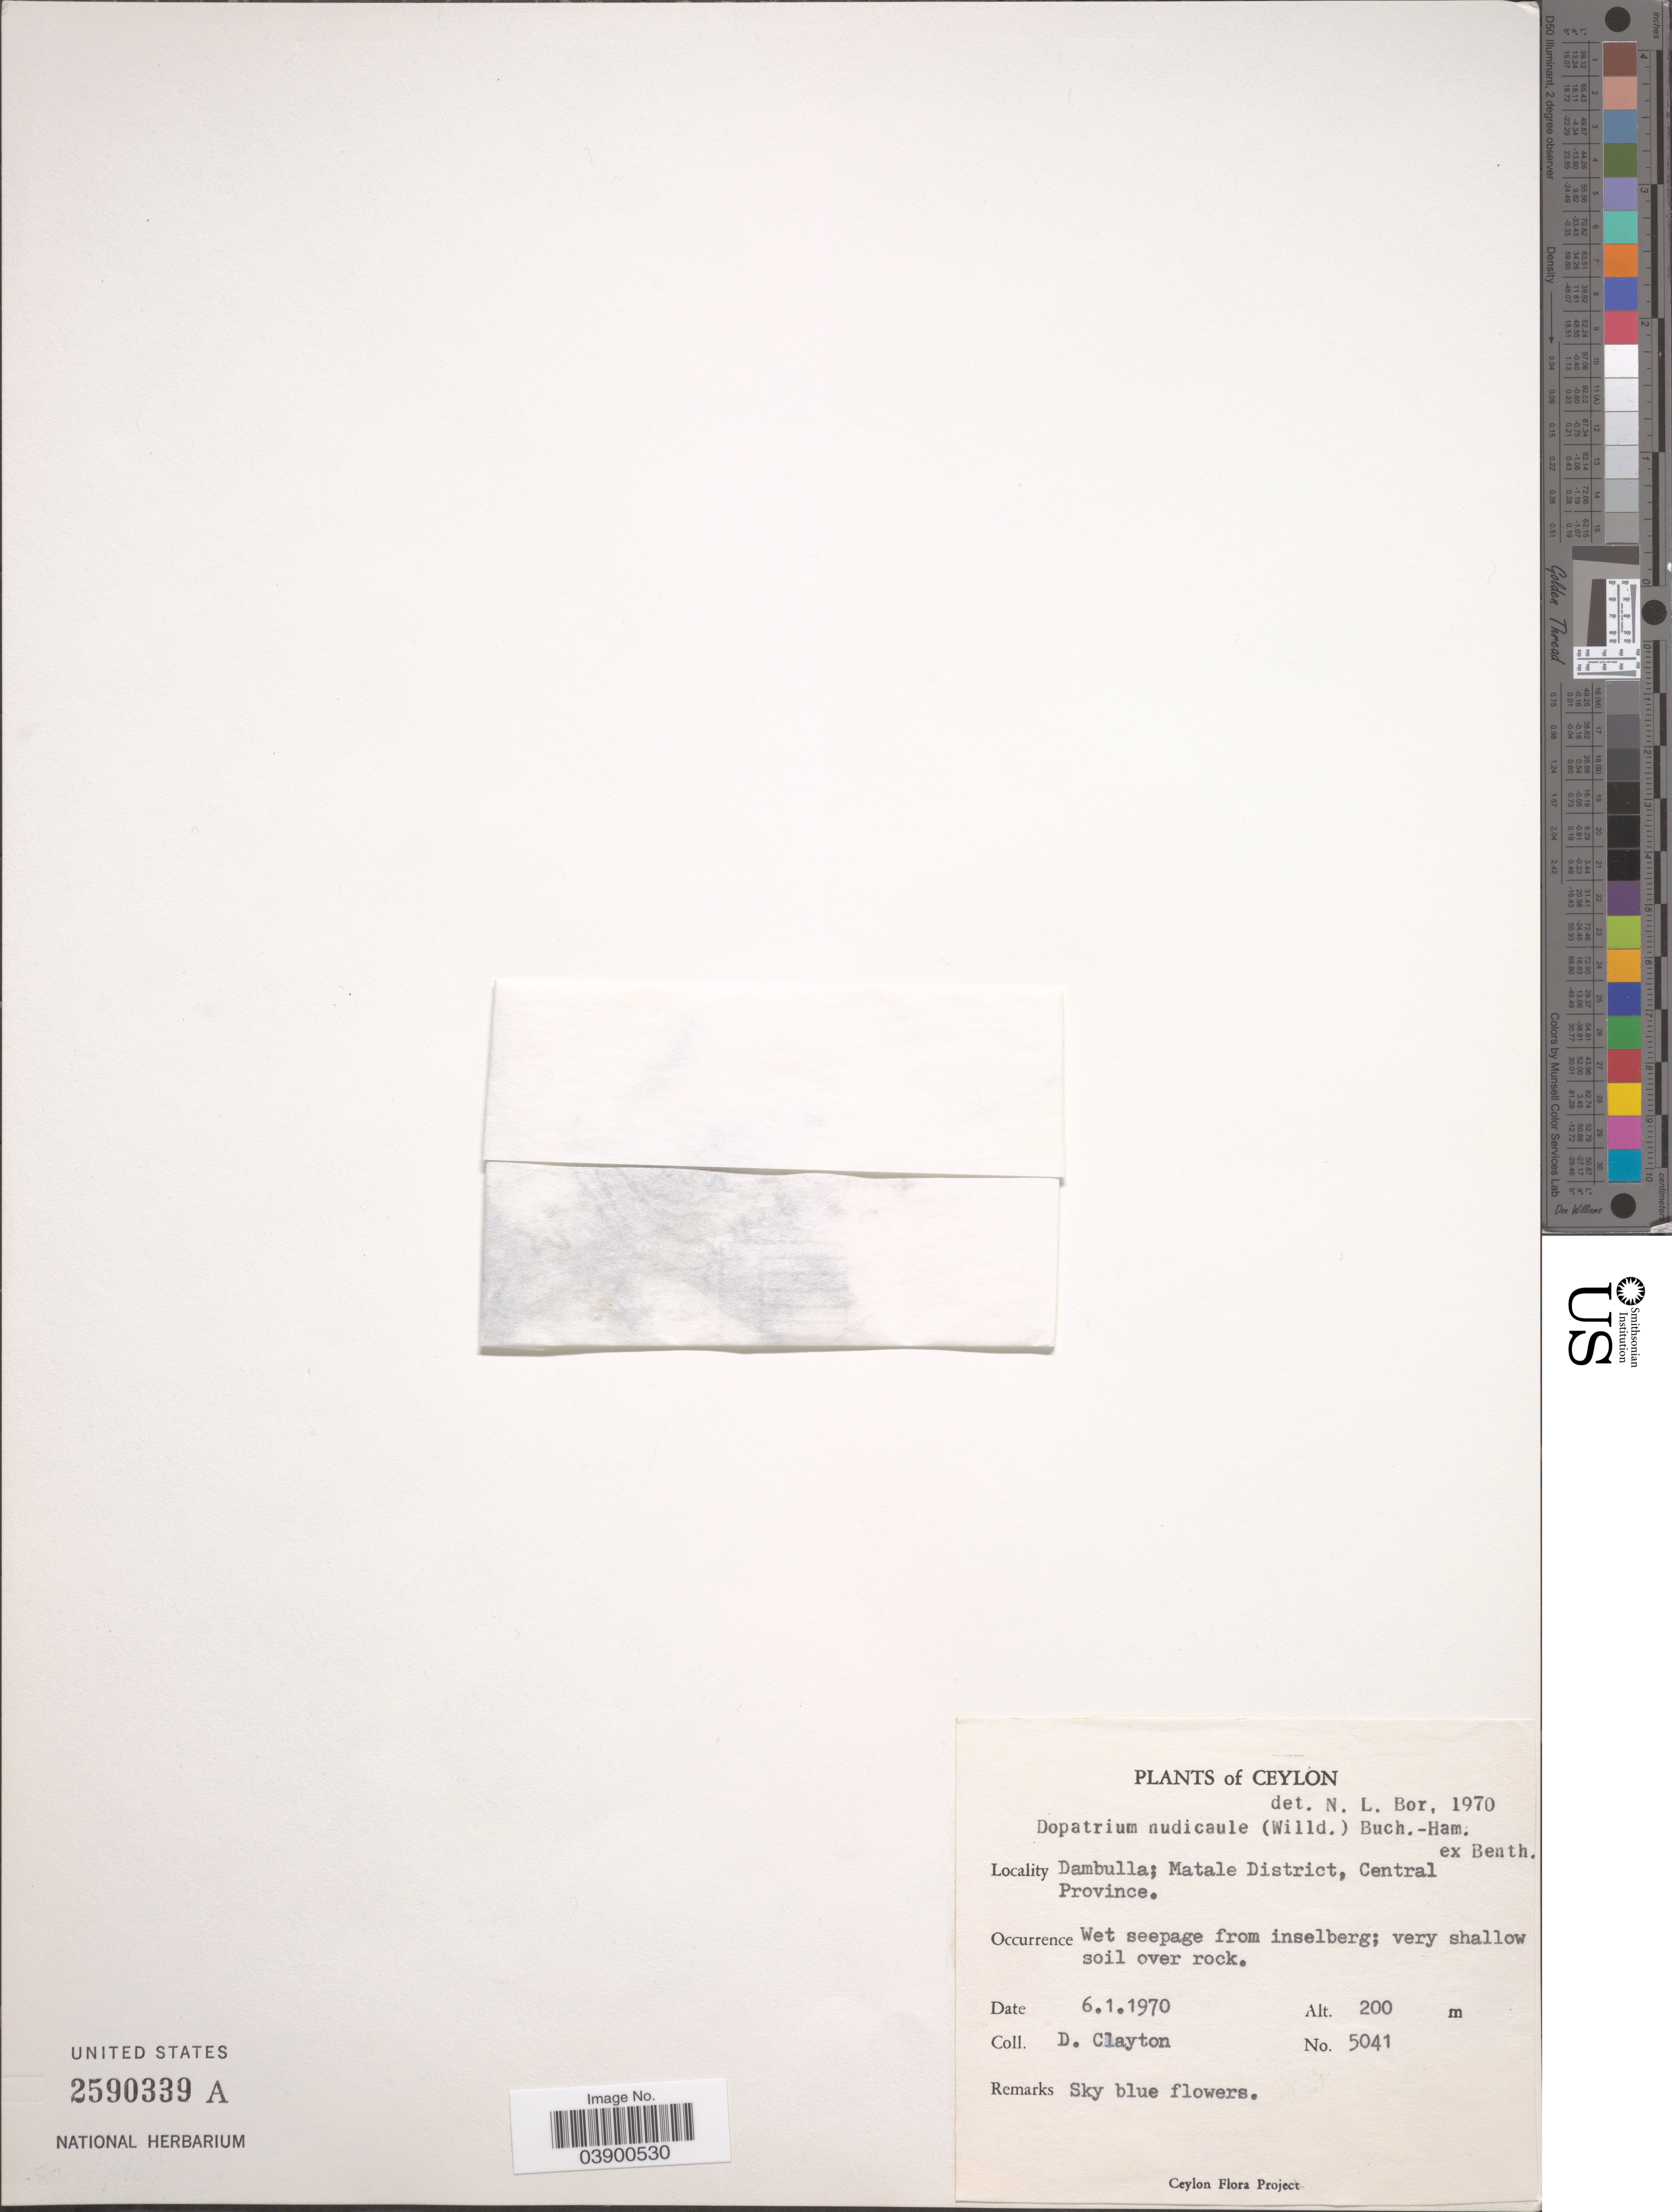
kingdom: Plantae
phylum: Tracheophyta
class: Magnoliopsida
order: Lamiales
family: Plantaginaceae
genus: Dopatrium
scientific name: Dopatrium nudicaule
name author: (Willd.) Benth.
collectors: D. Clayton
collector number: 5041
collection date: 1970-01-06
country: Sri Lanka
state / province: Central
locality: Ceylon. Dambulla; Matale District.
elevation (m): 200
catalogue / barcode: US 2590339A